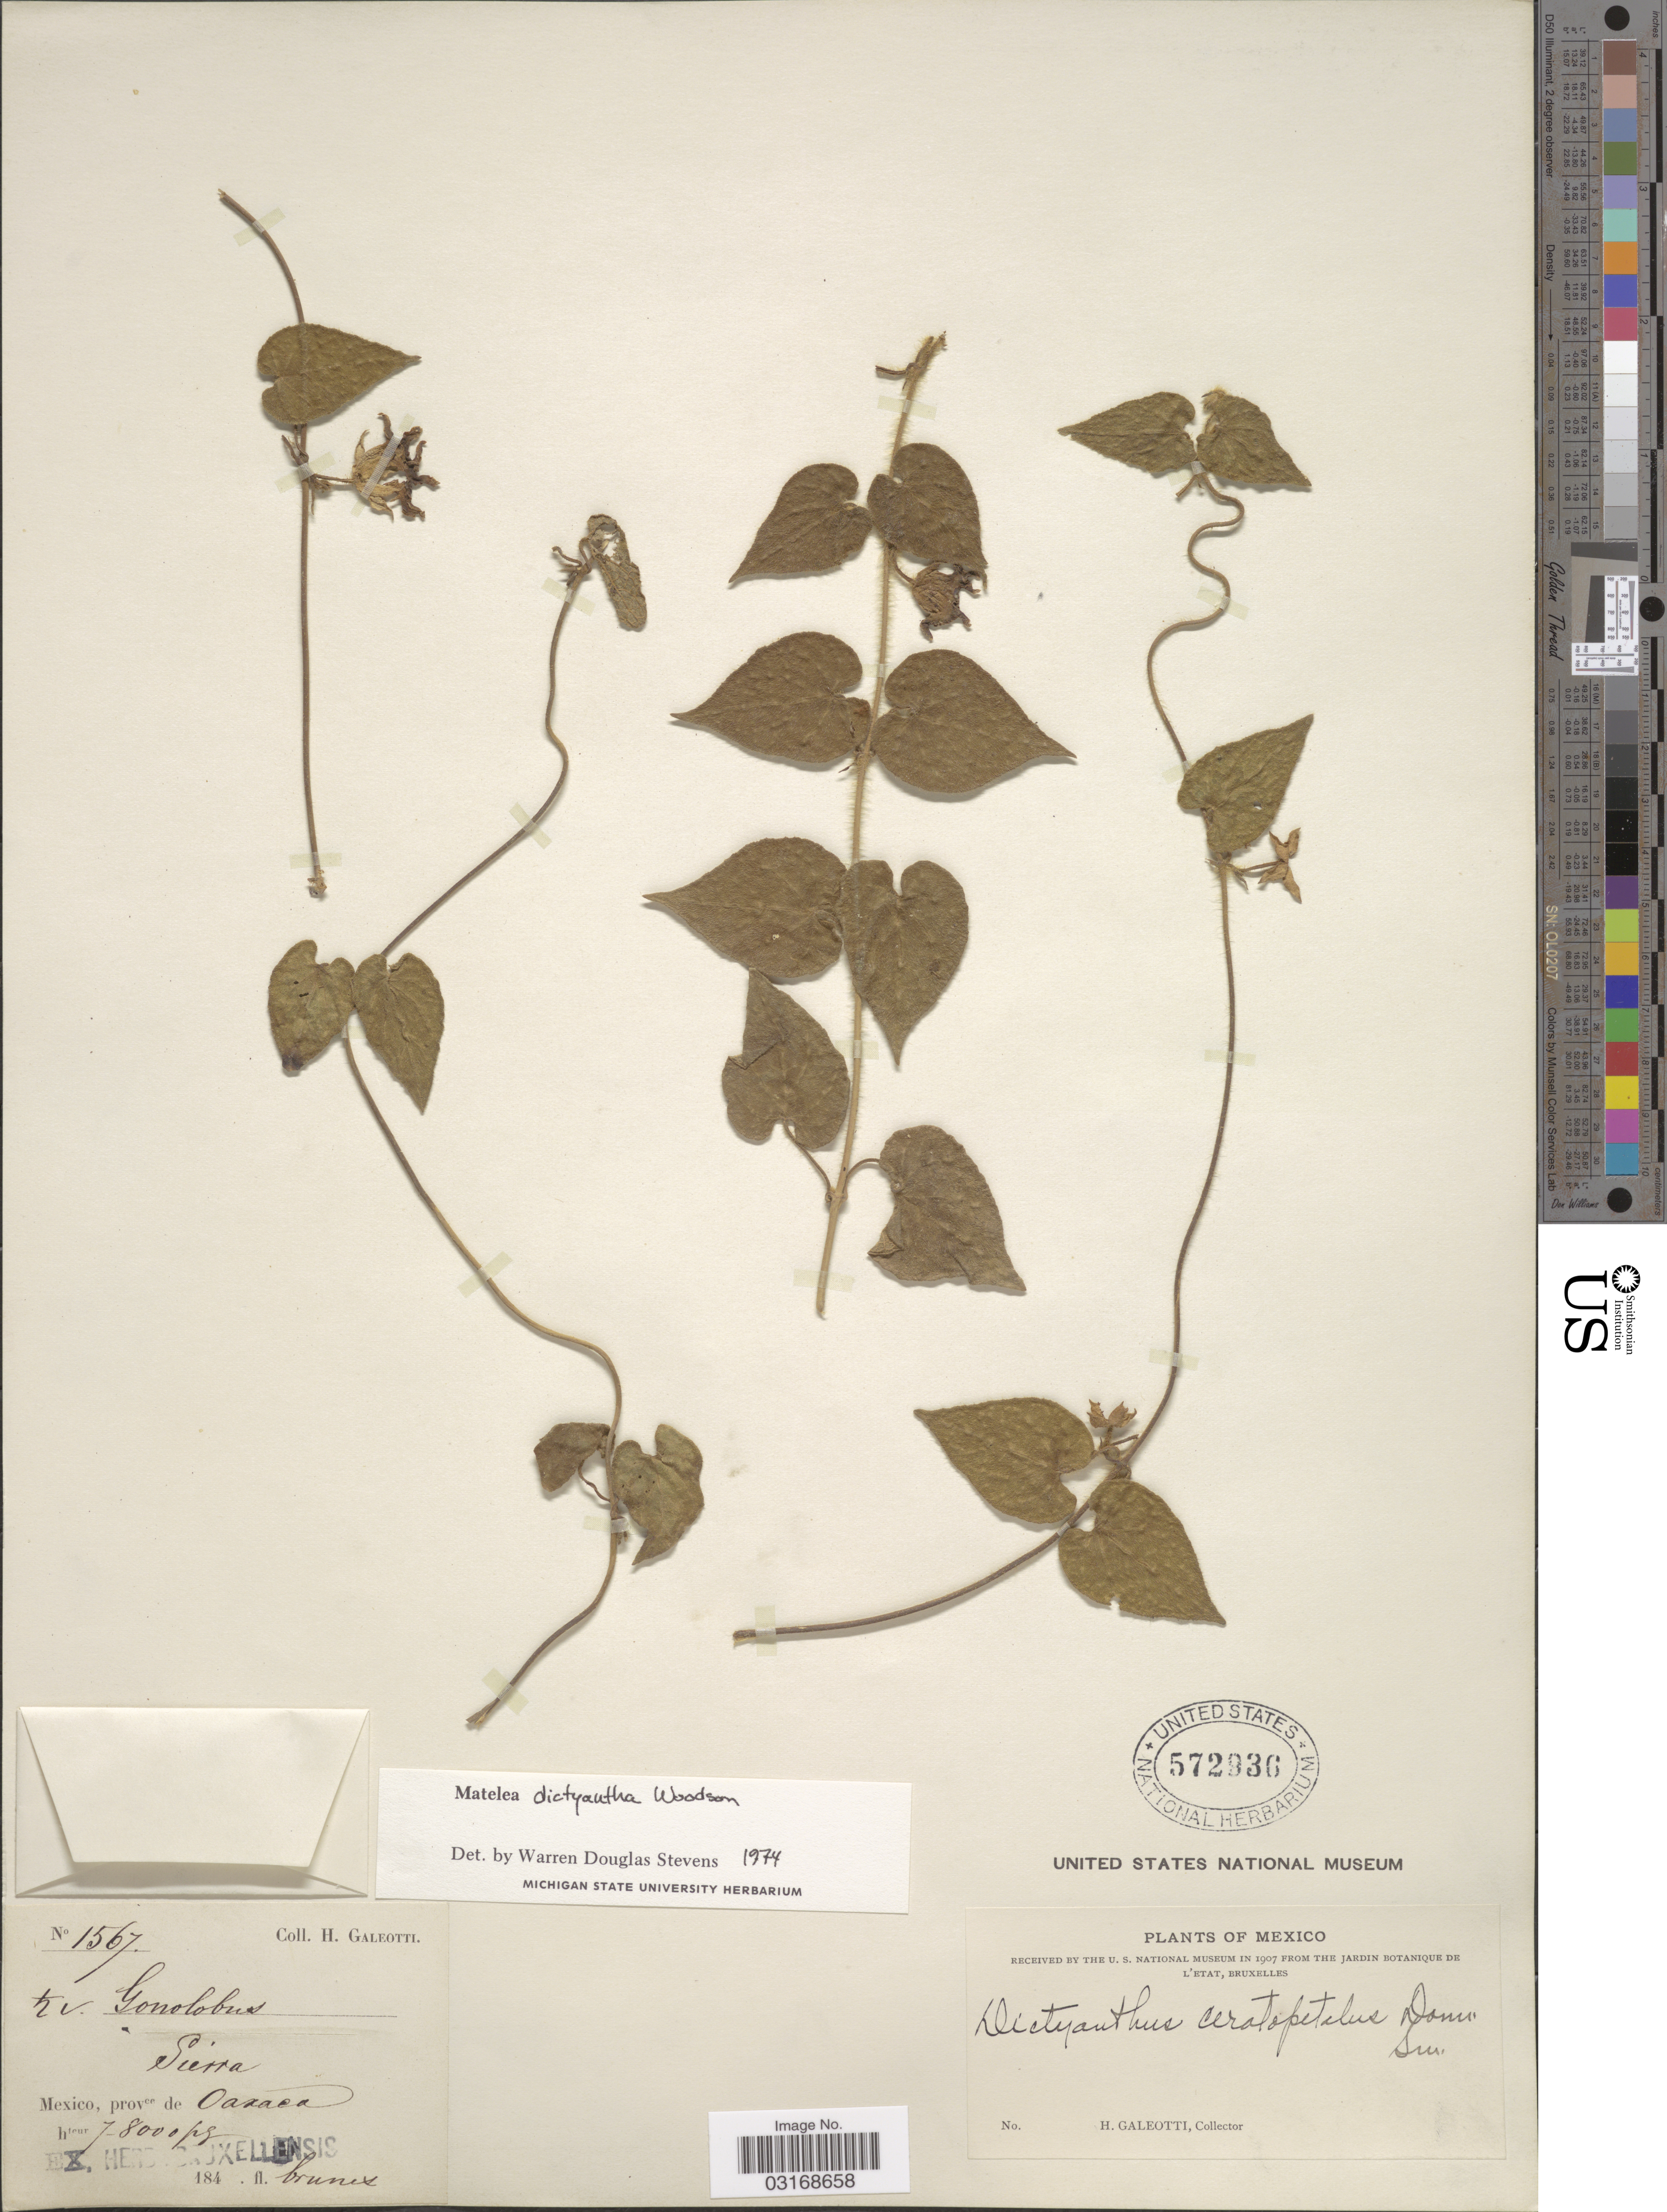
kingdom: Plantae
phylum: Tracheophyta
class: Magnoliopsida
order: Gentianales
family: Apocynaceae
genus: Matelea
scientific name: Matelea dictyantha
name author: Woodson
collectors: H. G. Galeotti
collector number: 1567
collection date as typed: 184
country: Mexico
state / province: Oaxaca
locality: Sierra. Provce de Oaxaca.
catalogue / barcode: US 572936